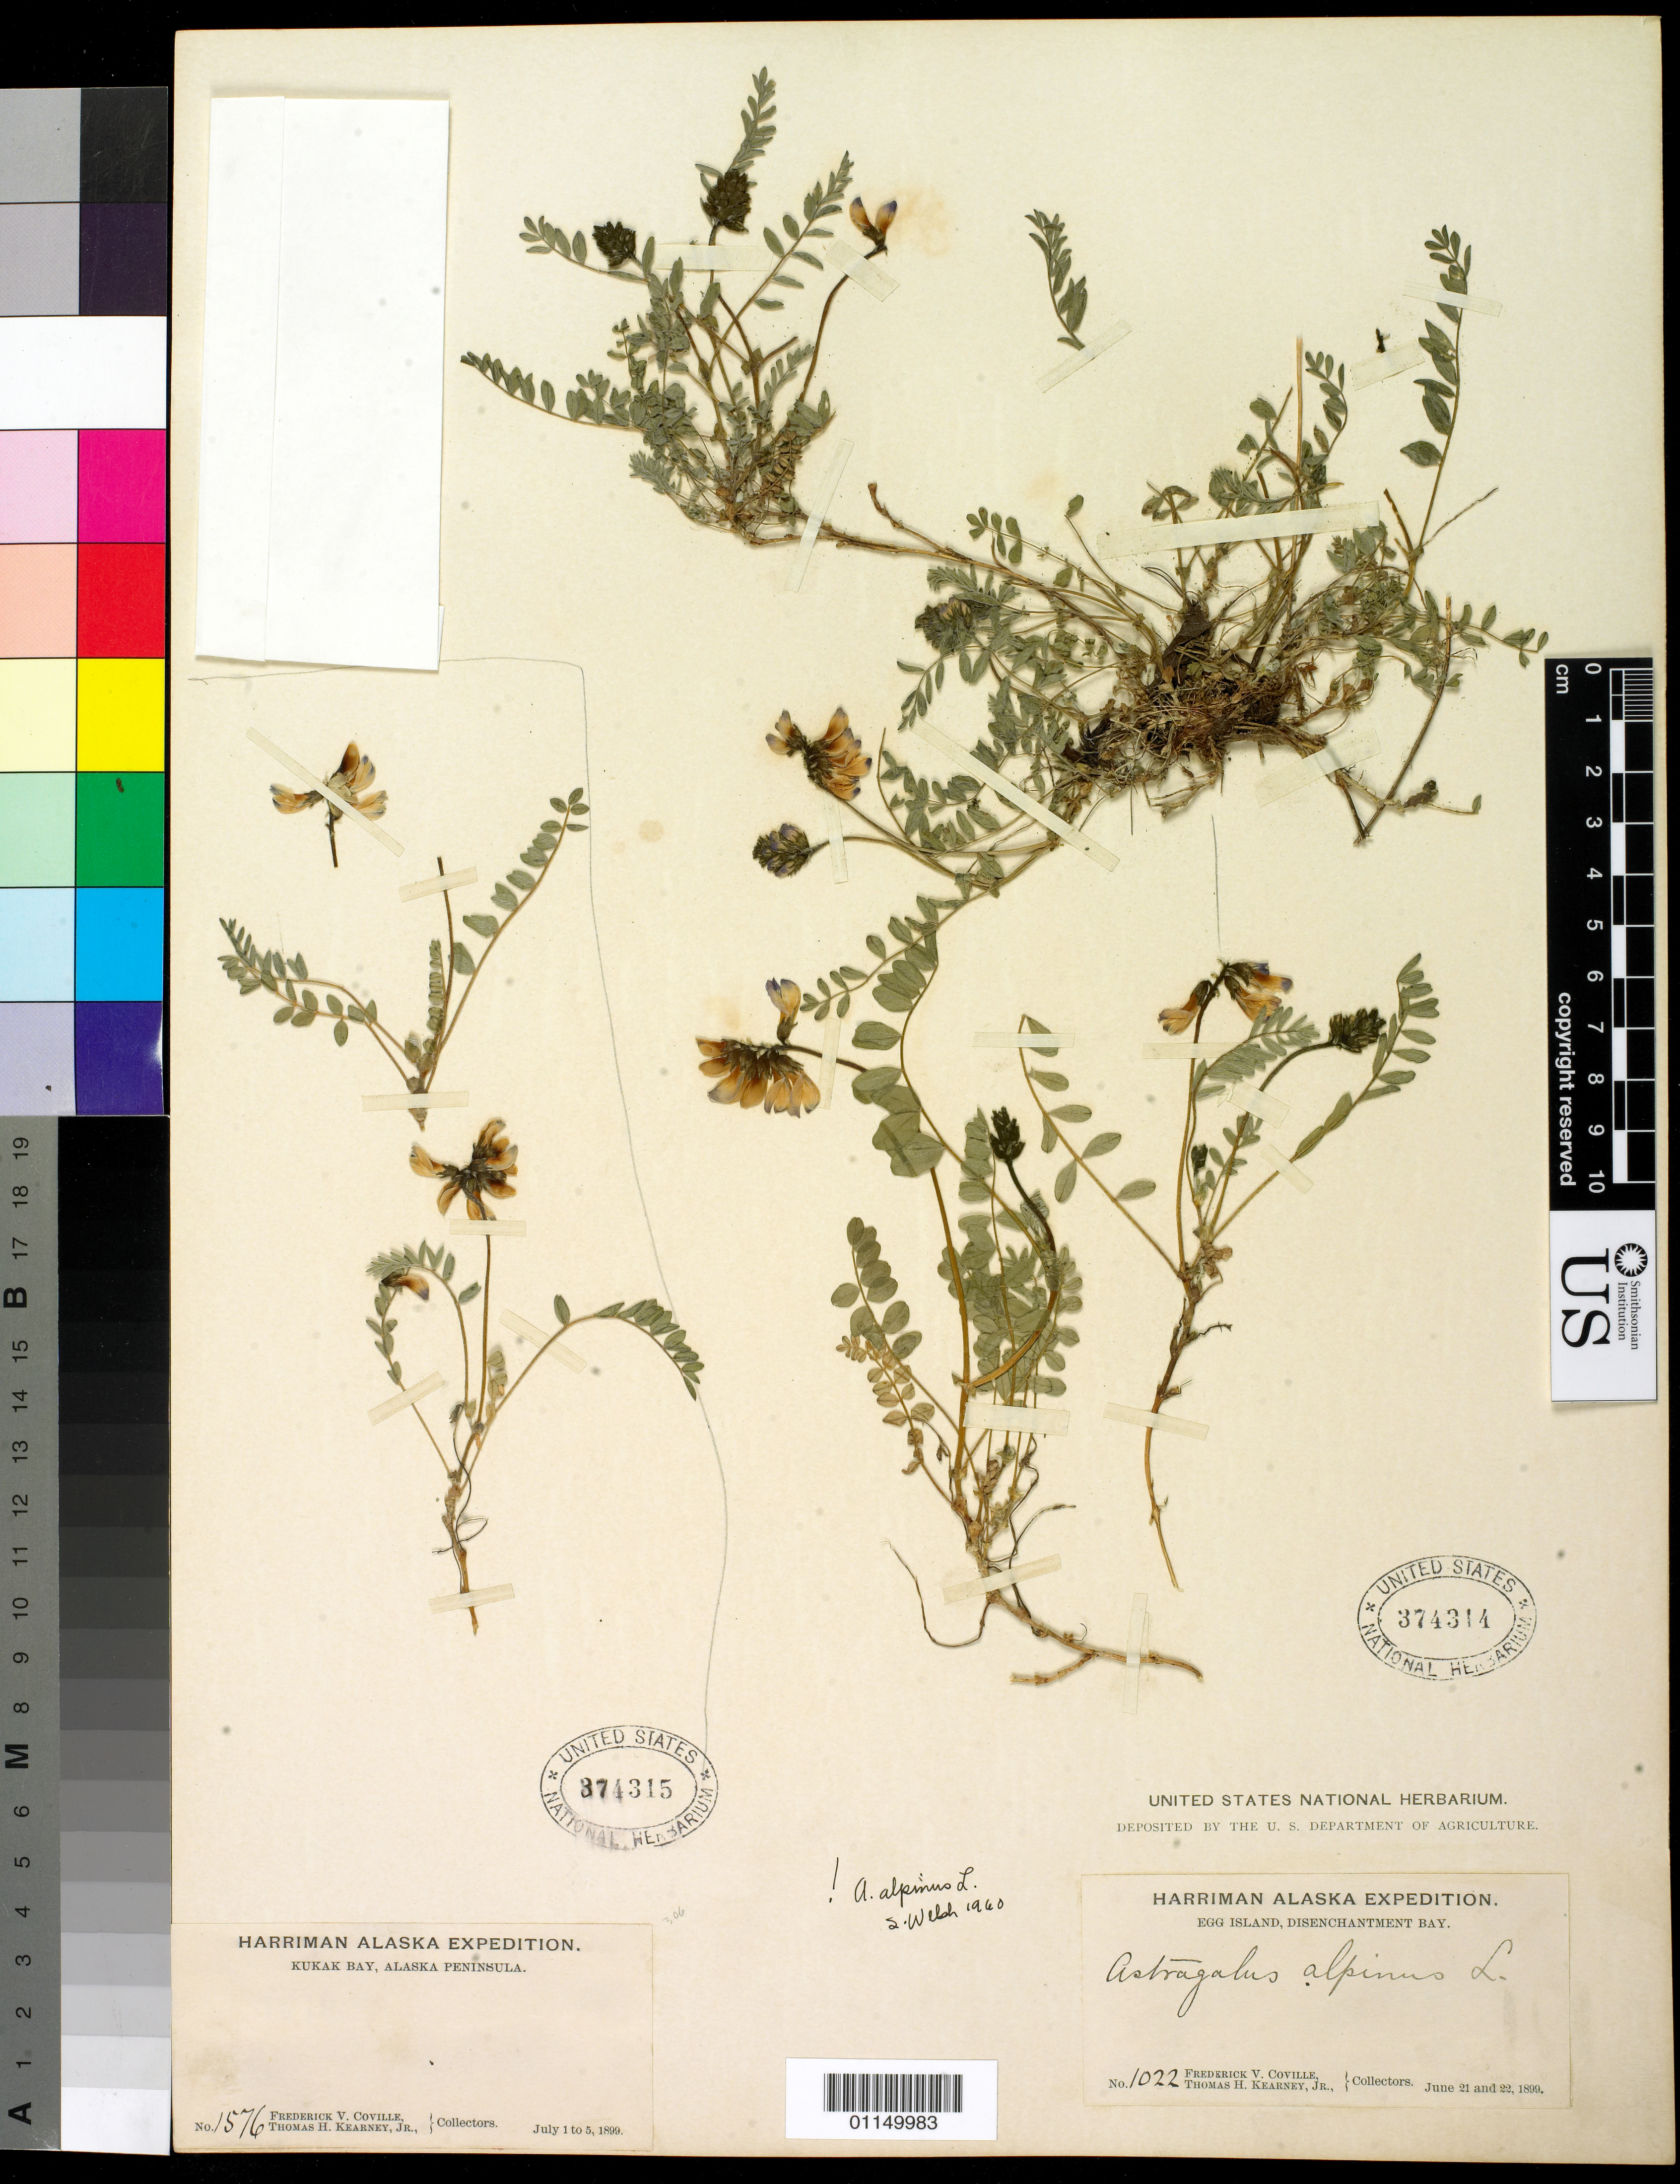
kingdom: Plantae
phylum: Tracheophyta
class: Magnoliopsida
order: Fabales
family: Fabaceae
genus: Astragalus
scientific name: Astragalus alpinus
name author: L.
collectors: F. V. Coville & T. H. Kearney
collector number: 1576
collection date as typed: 01 Jul 1899 to 05 Jul 1899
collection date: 1899-07-01/1899-07-05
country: United States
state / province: Alaska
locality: Kukak Bay, Alaska Peninsula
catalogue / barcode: US 374315-2